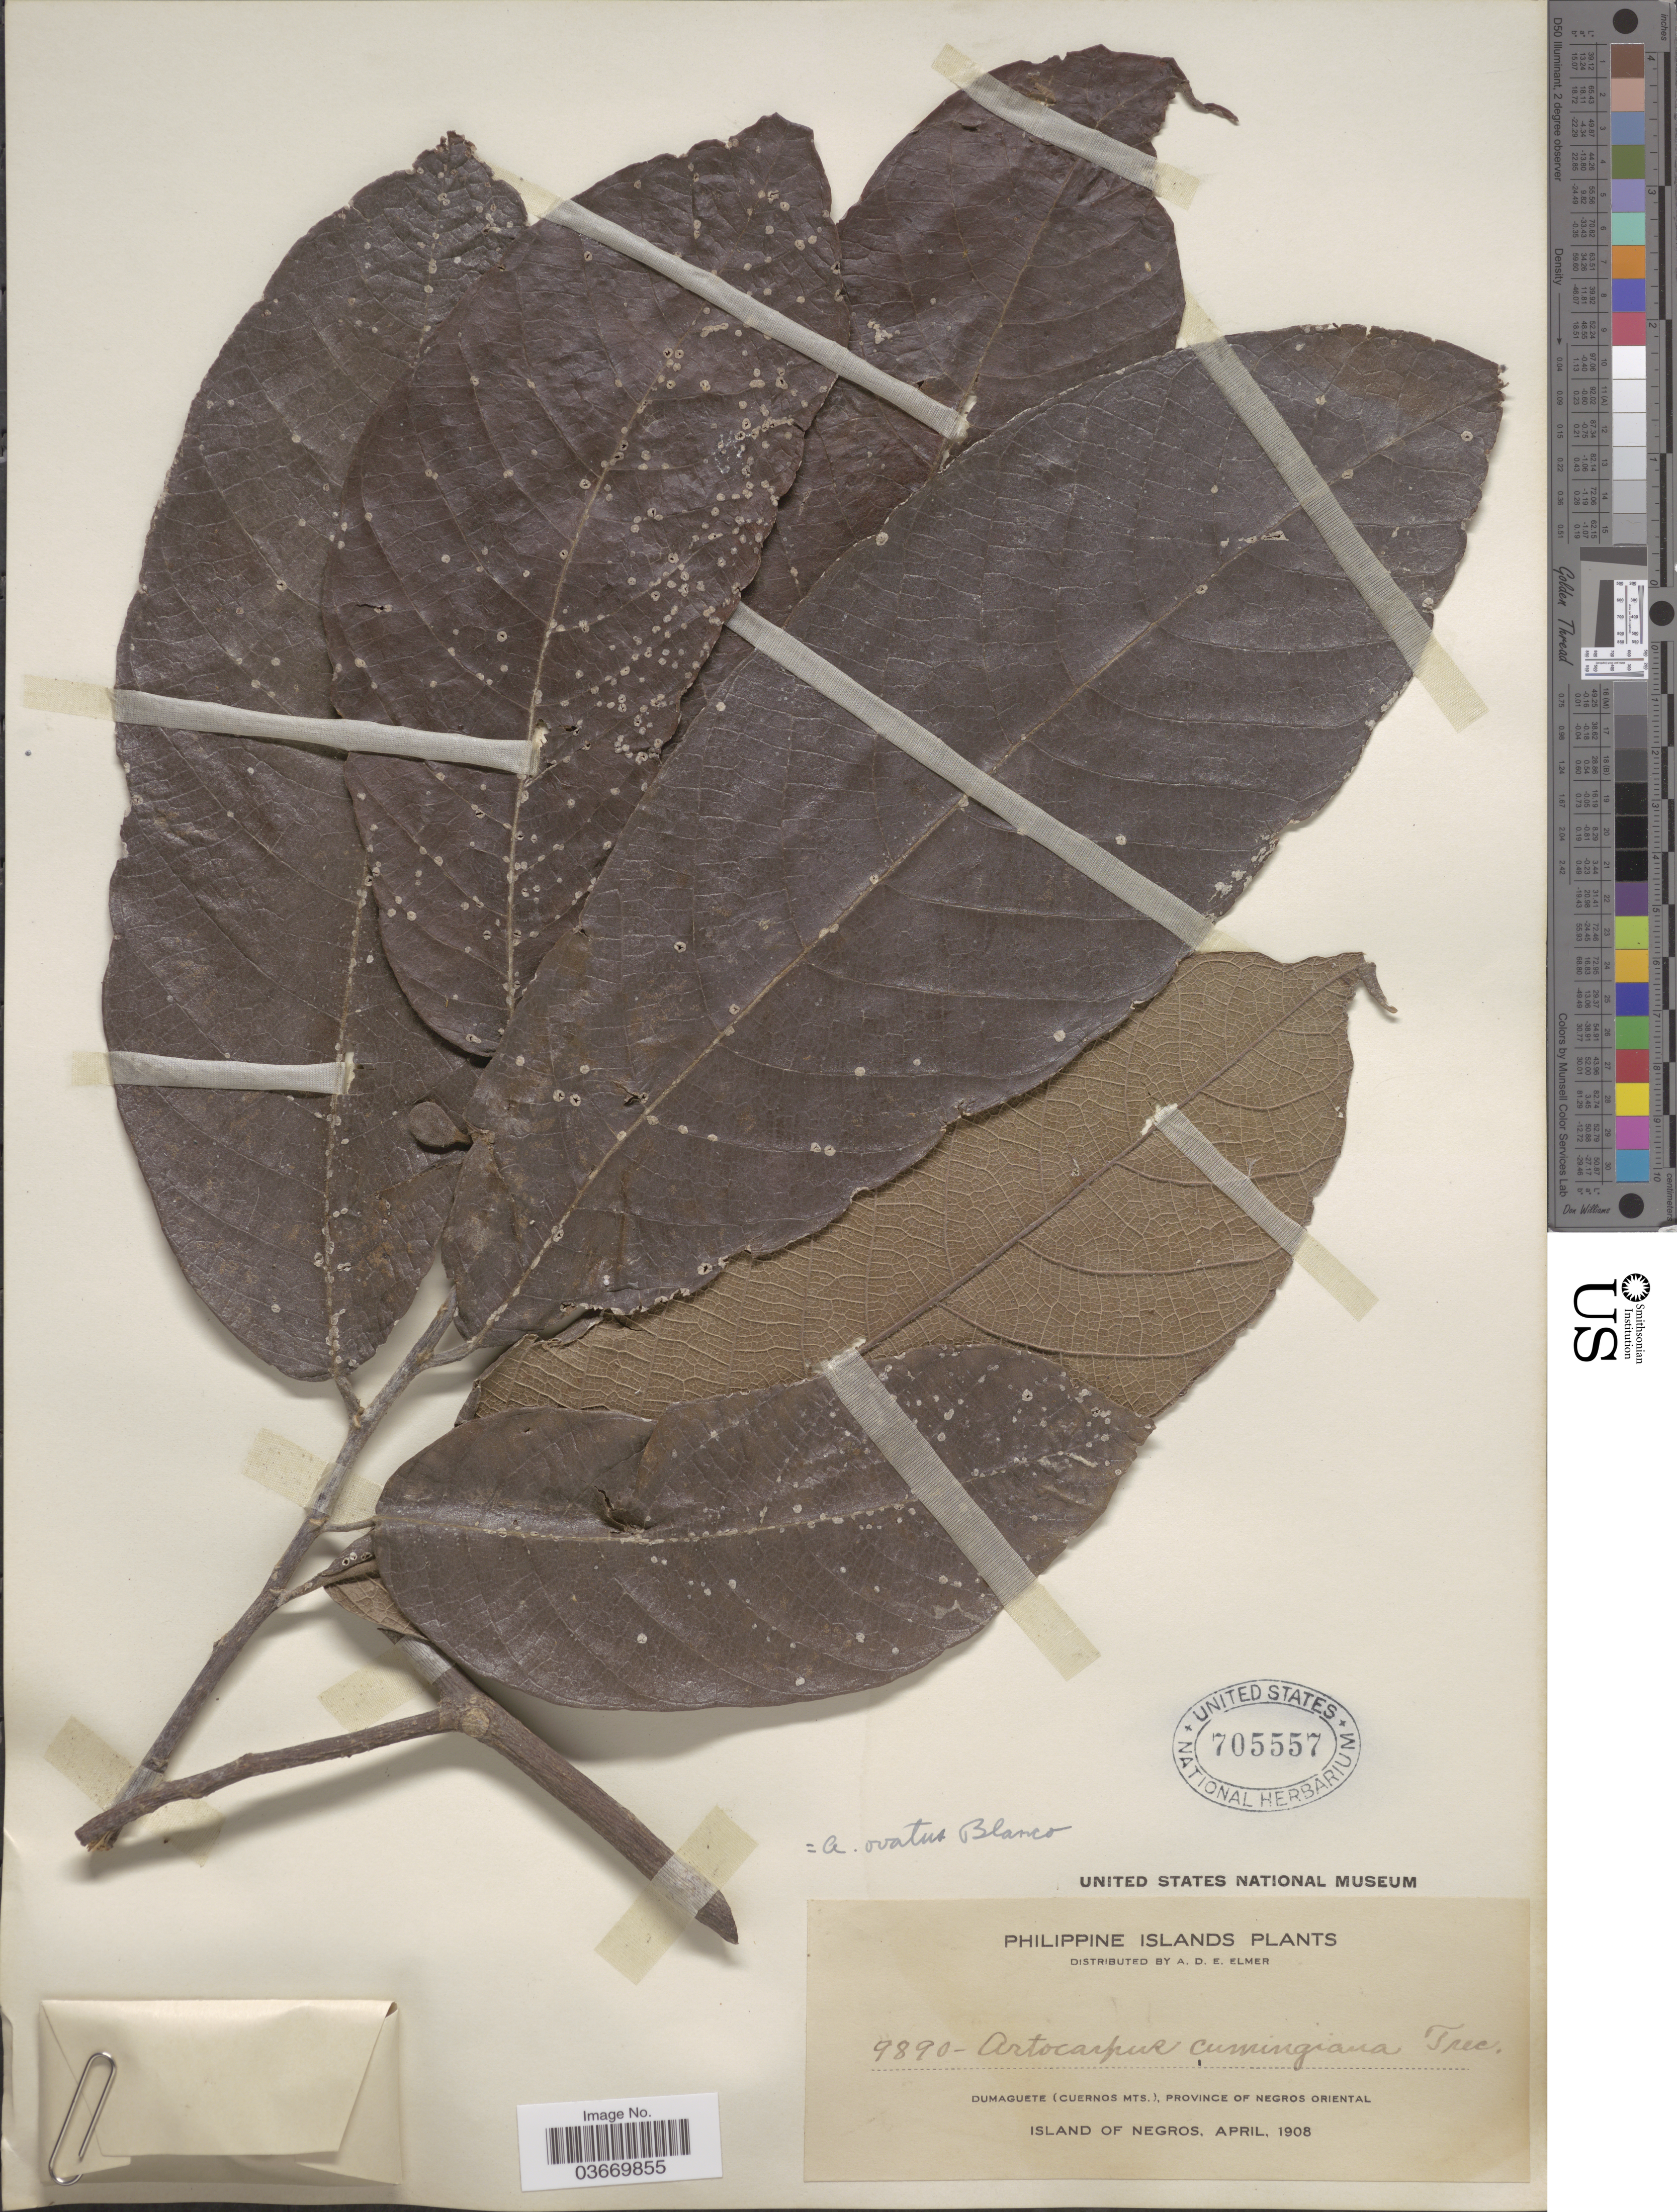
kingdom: Plantae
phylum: Tracheophyta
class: Magnoliopsida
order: Rosales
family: Moraceae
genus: Artocarpus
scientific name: Artocarpus ovatus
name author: Blanco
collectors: A. D. E. Elmer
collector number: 9890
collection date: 1908-04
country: Philippines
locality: Philippine Islands. Dumaguete (Cuernos Mts.), Province of Negros Oriental. Island of Negros.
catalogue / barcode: US 705557